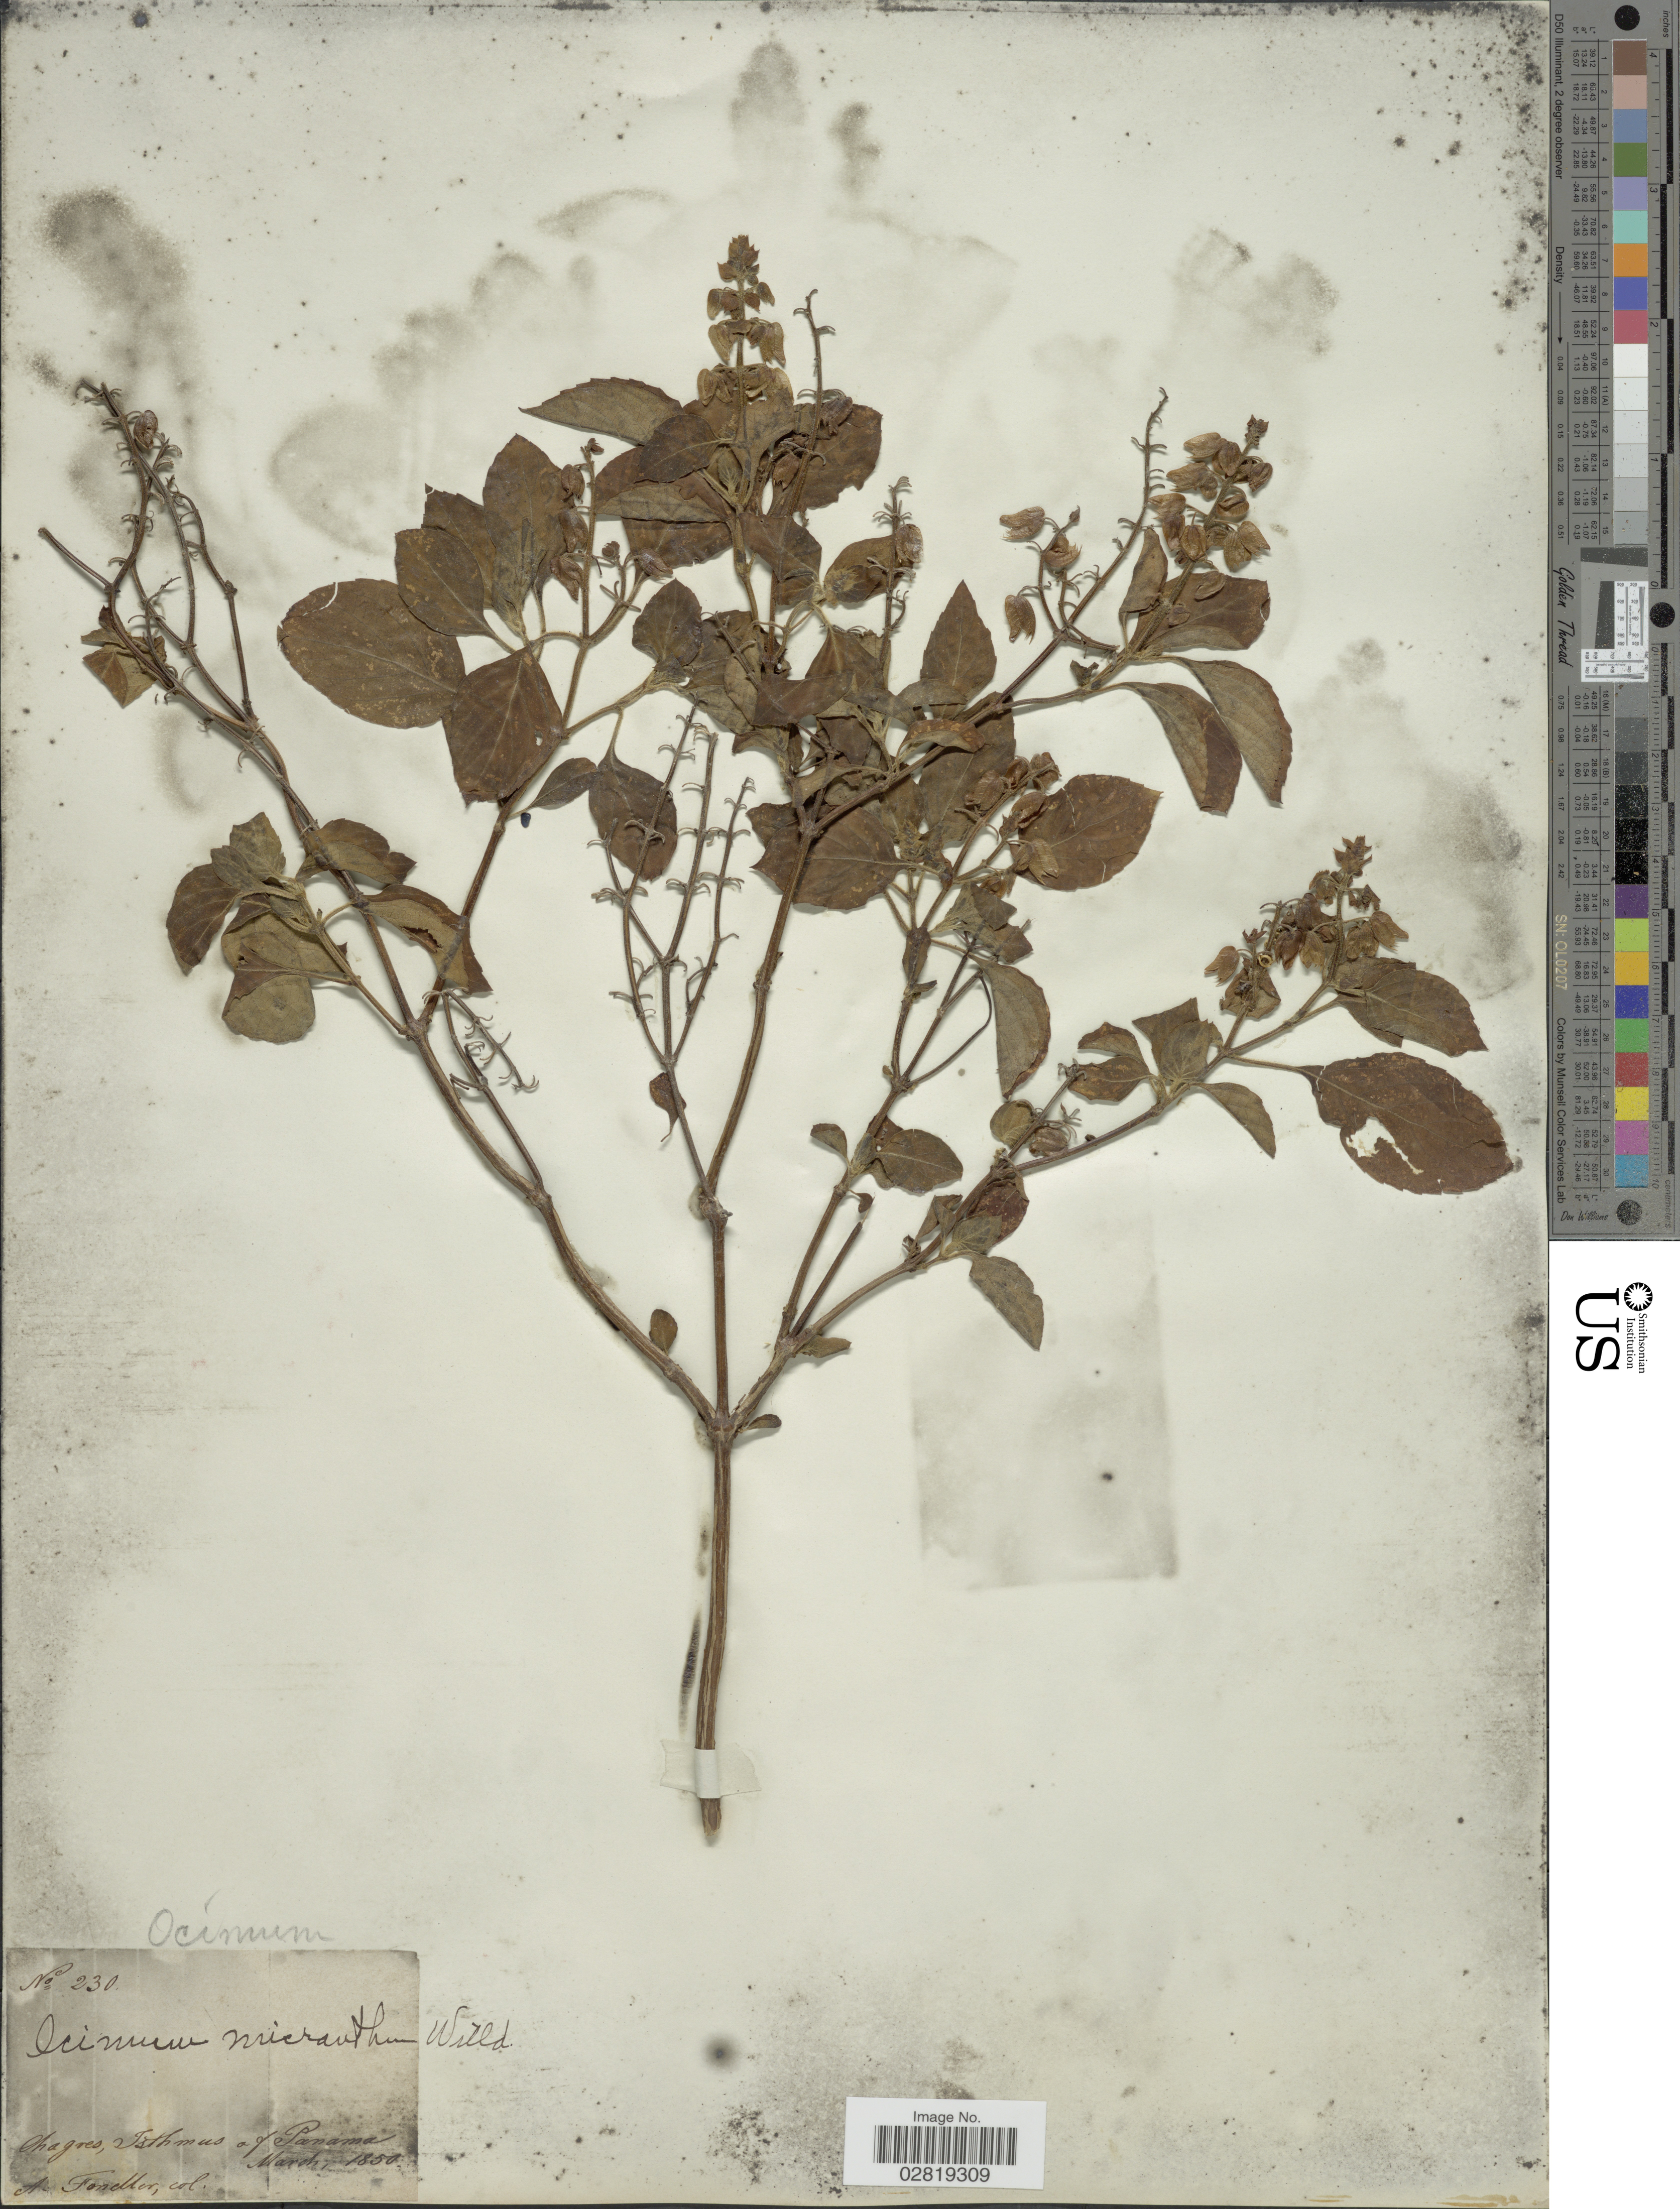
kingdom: Plantae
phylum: Tracheophyta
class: Magnoliopsida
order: Lamiales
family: Lamiaceae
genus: Ocimum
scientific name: Ocimum campechianum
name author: Mill.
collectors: A. Fondler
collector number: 230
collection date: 1850-03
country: Panama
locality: Chagres, Isthmus of Panama